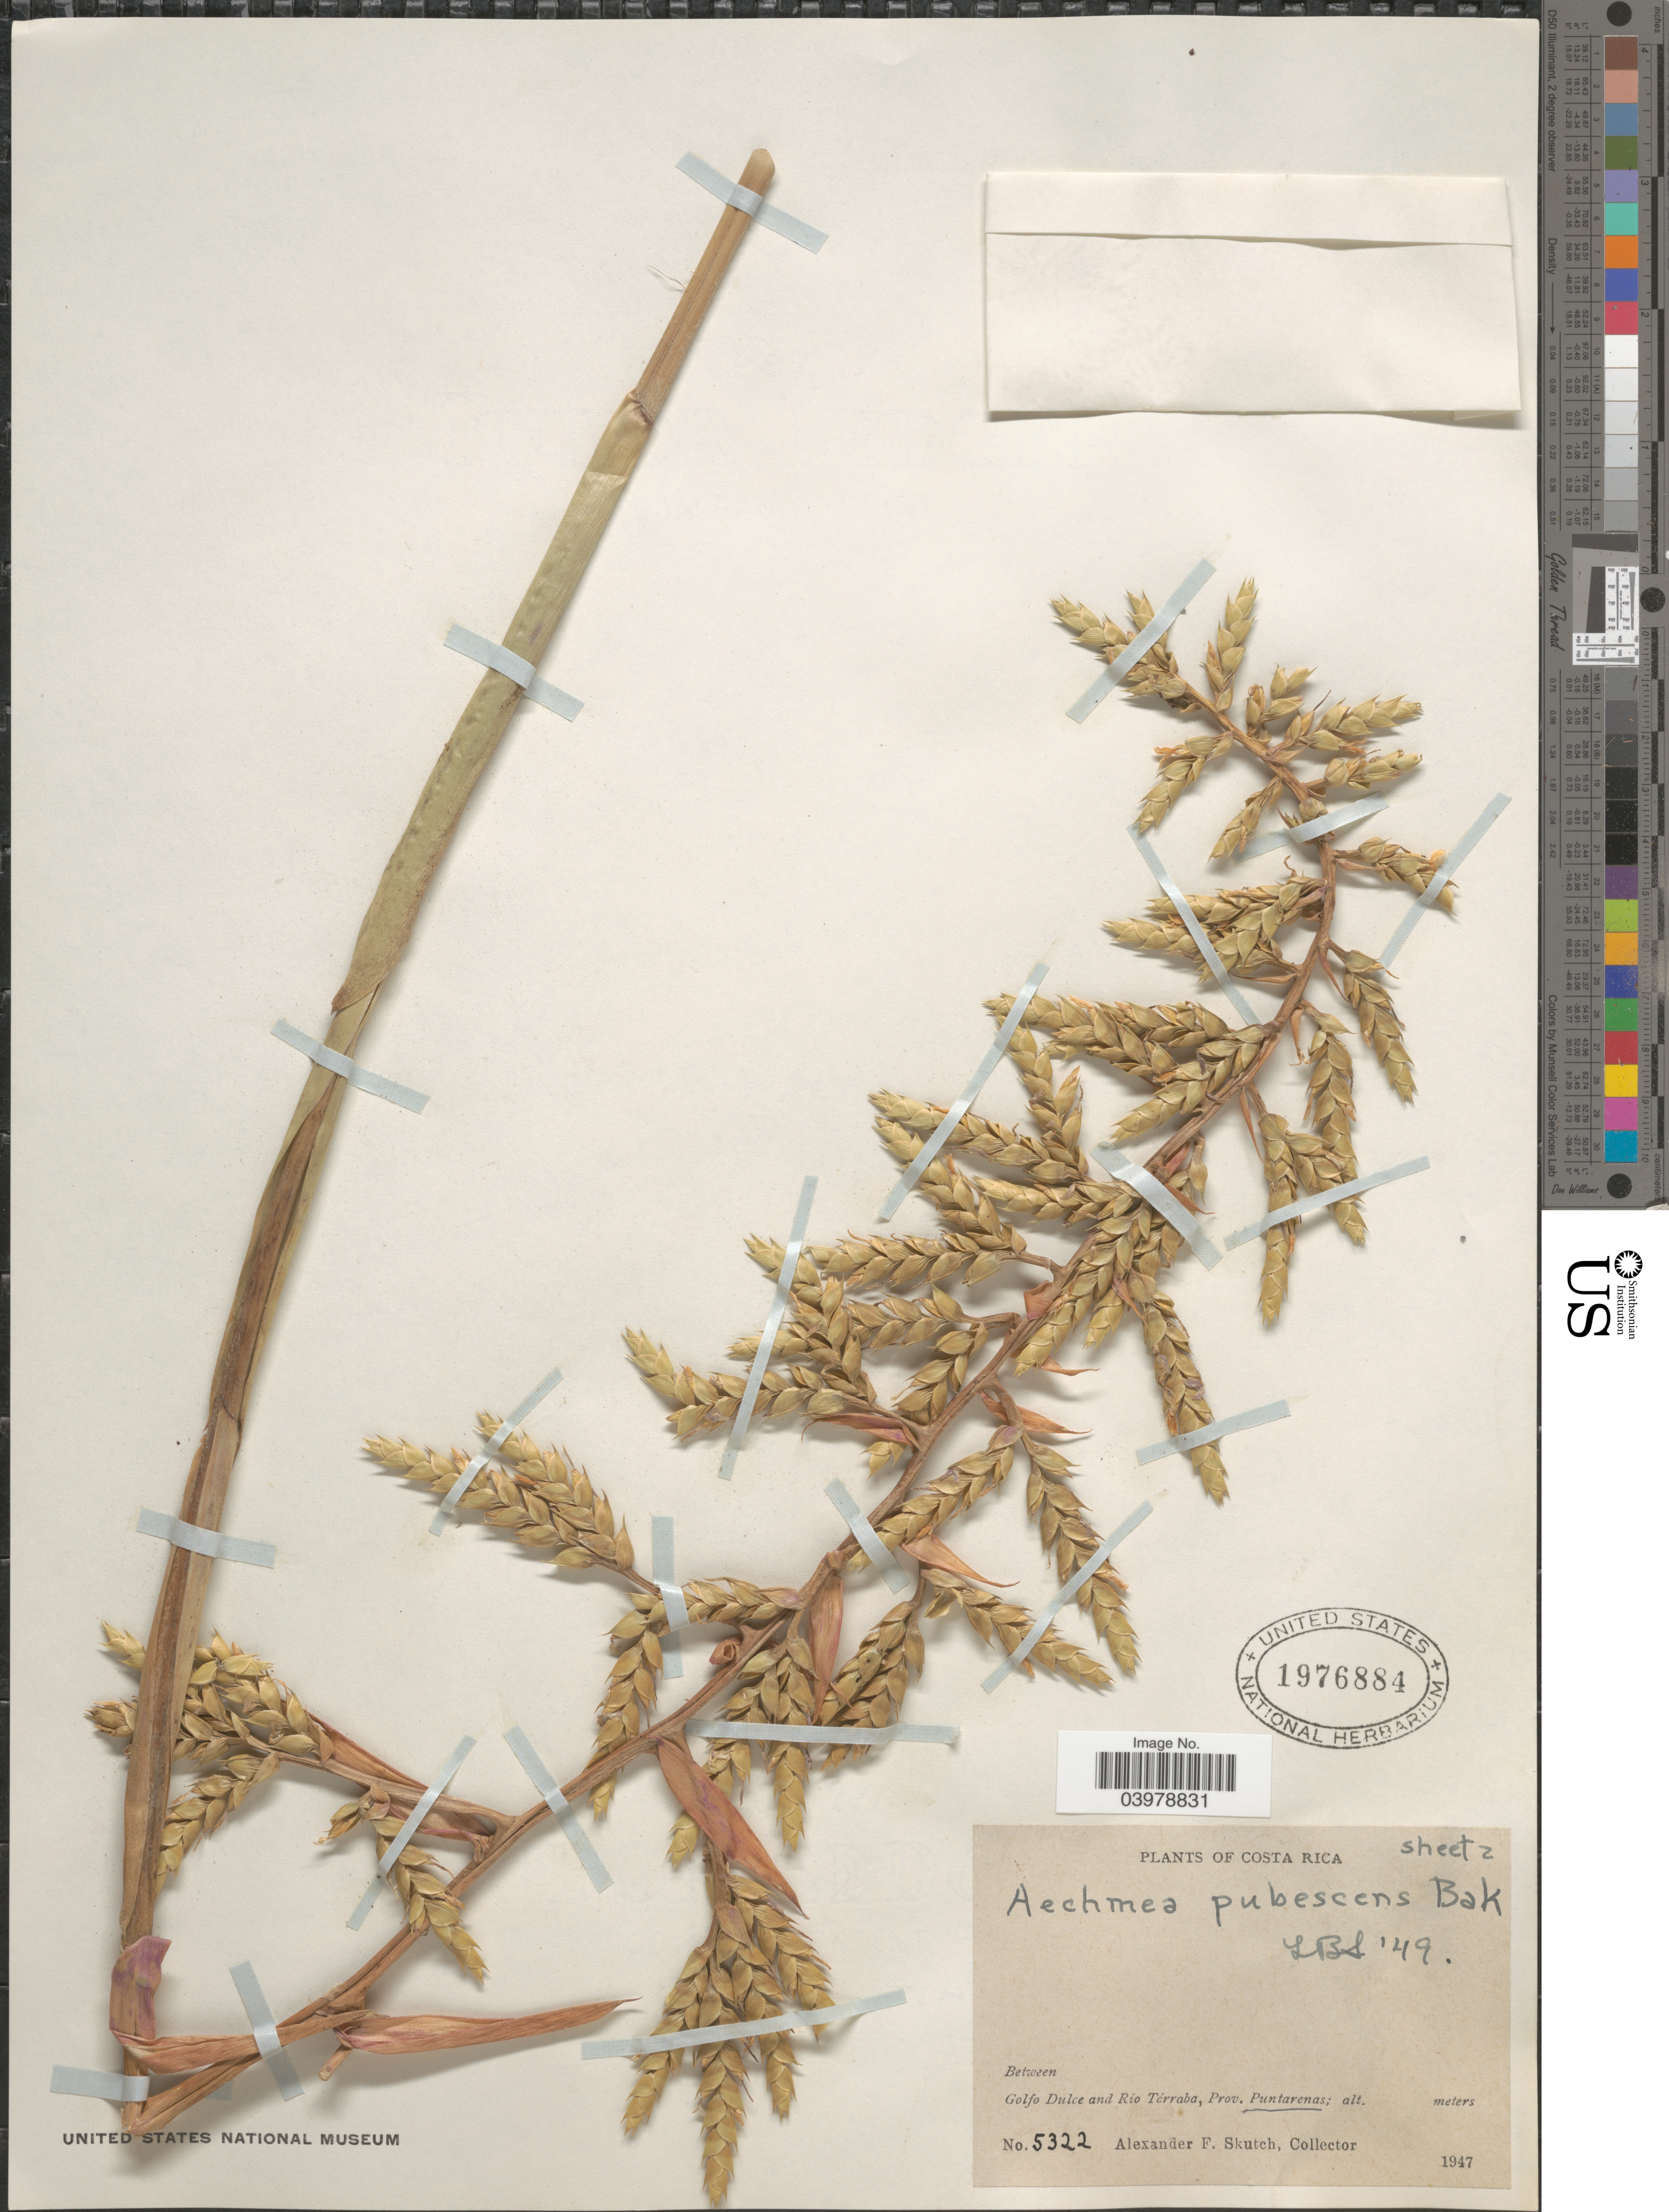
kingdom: Plantae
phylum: Tracheophyta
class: Liliopsida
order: Poales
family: Bromeliaceae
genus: Aechmea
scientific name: Aechmea pubescens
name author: Baker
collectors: A. F. Skutch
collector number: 5322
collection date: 1947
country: Costa Rica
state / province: Puntarenas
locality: Between Golfo Dulce and Río Térraba.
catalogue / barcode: US 1976884